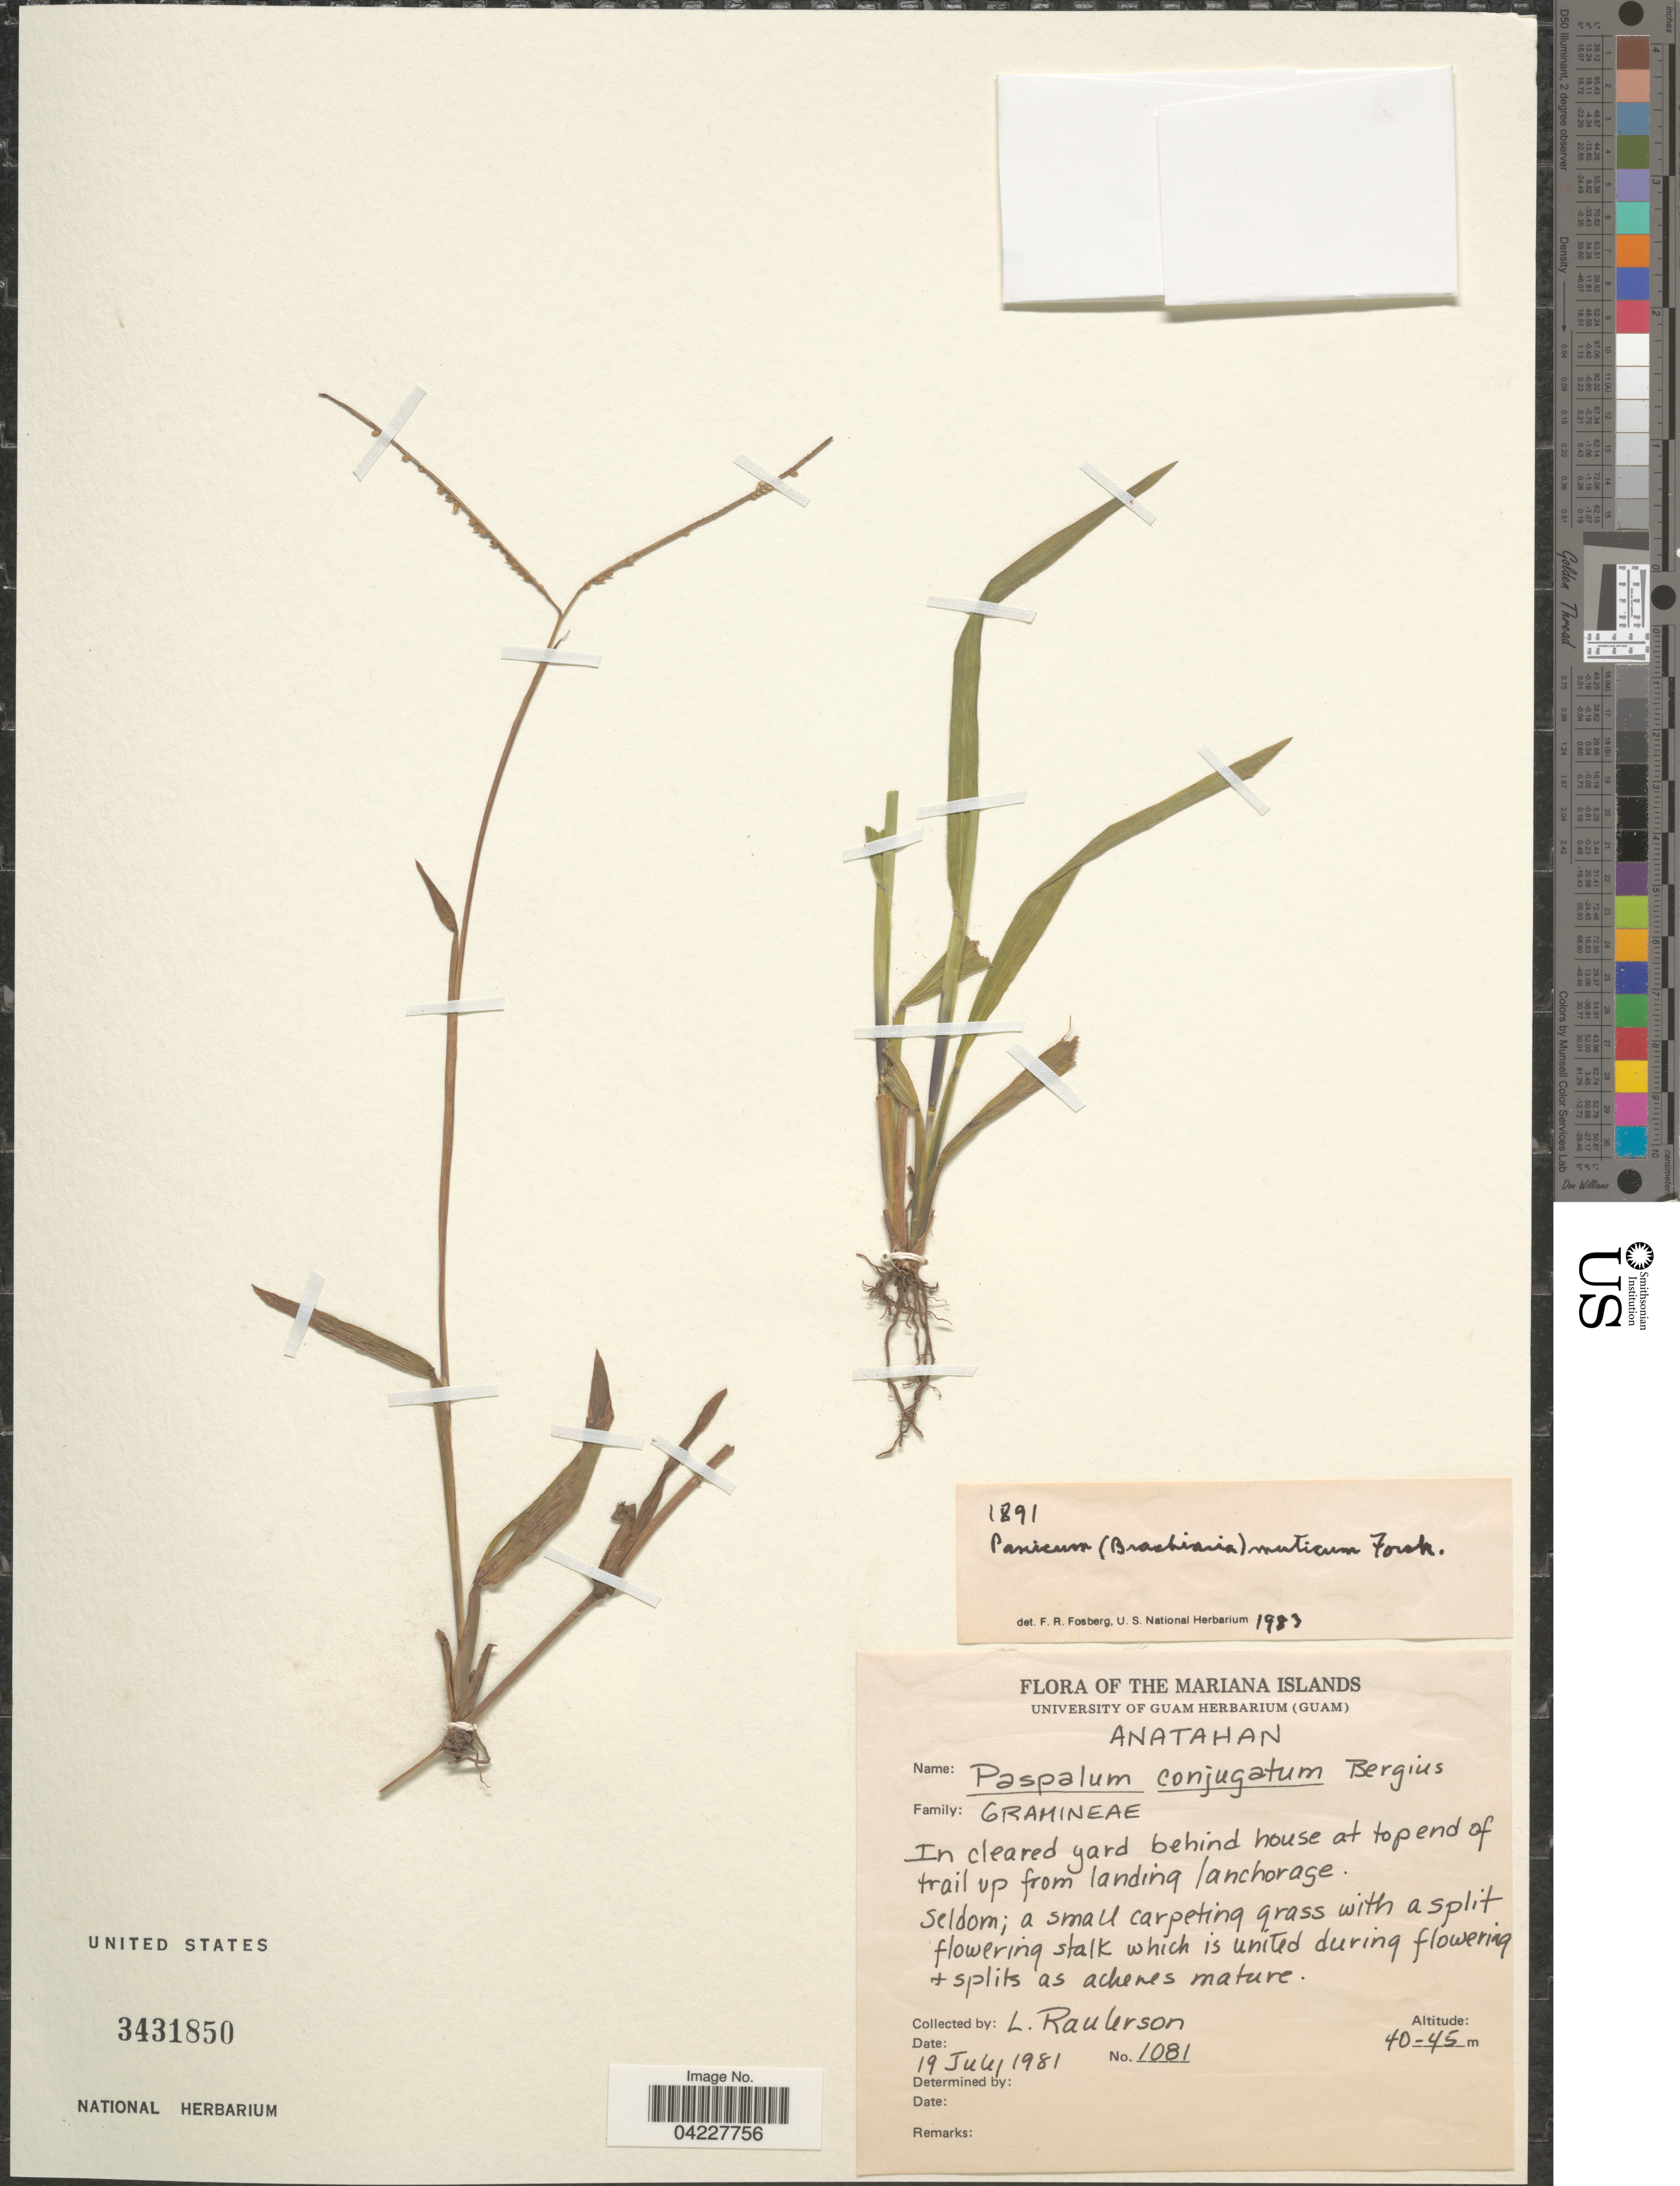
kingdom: Plantae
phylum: Tracheophyta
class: Liliopsida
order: Poales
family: Poaceae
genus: Paspalum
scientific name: Paspalum conjugatum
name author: P.J. Bergius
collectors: L. Raulerson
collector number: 1081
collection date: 1981-07-19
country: Northern Mariana Islands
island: Anatahan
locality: The Mariana Islands. Anatahan. In cleared yard behind house at top end of trail up landing/anchorage.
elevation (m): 40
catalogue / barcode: US 3431850